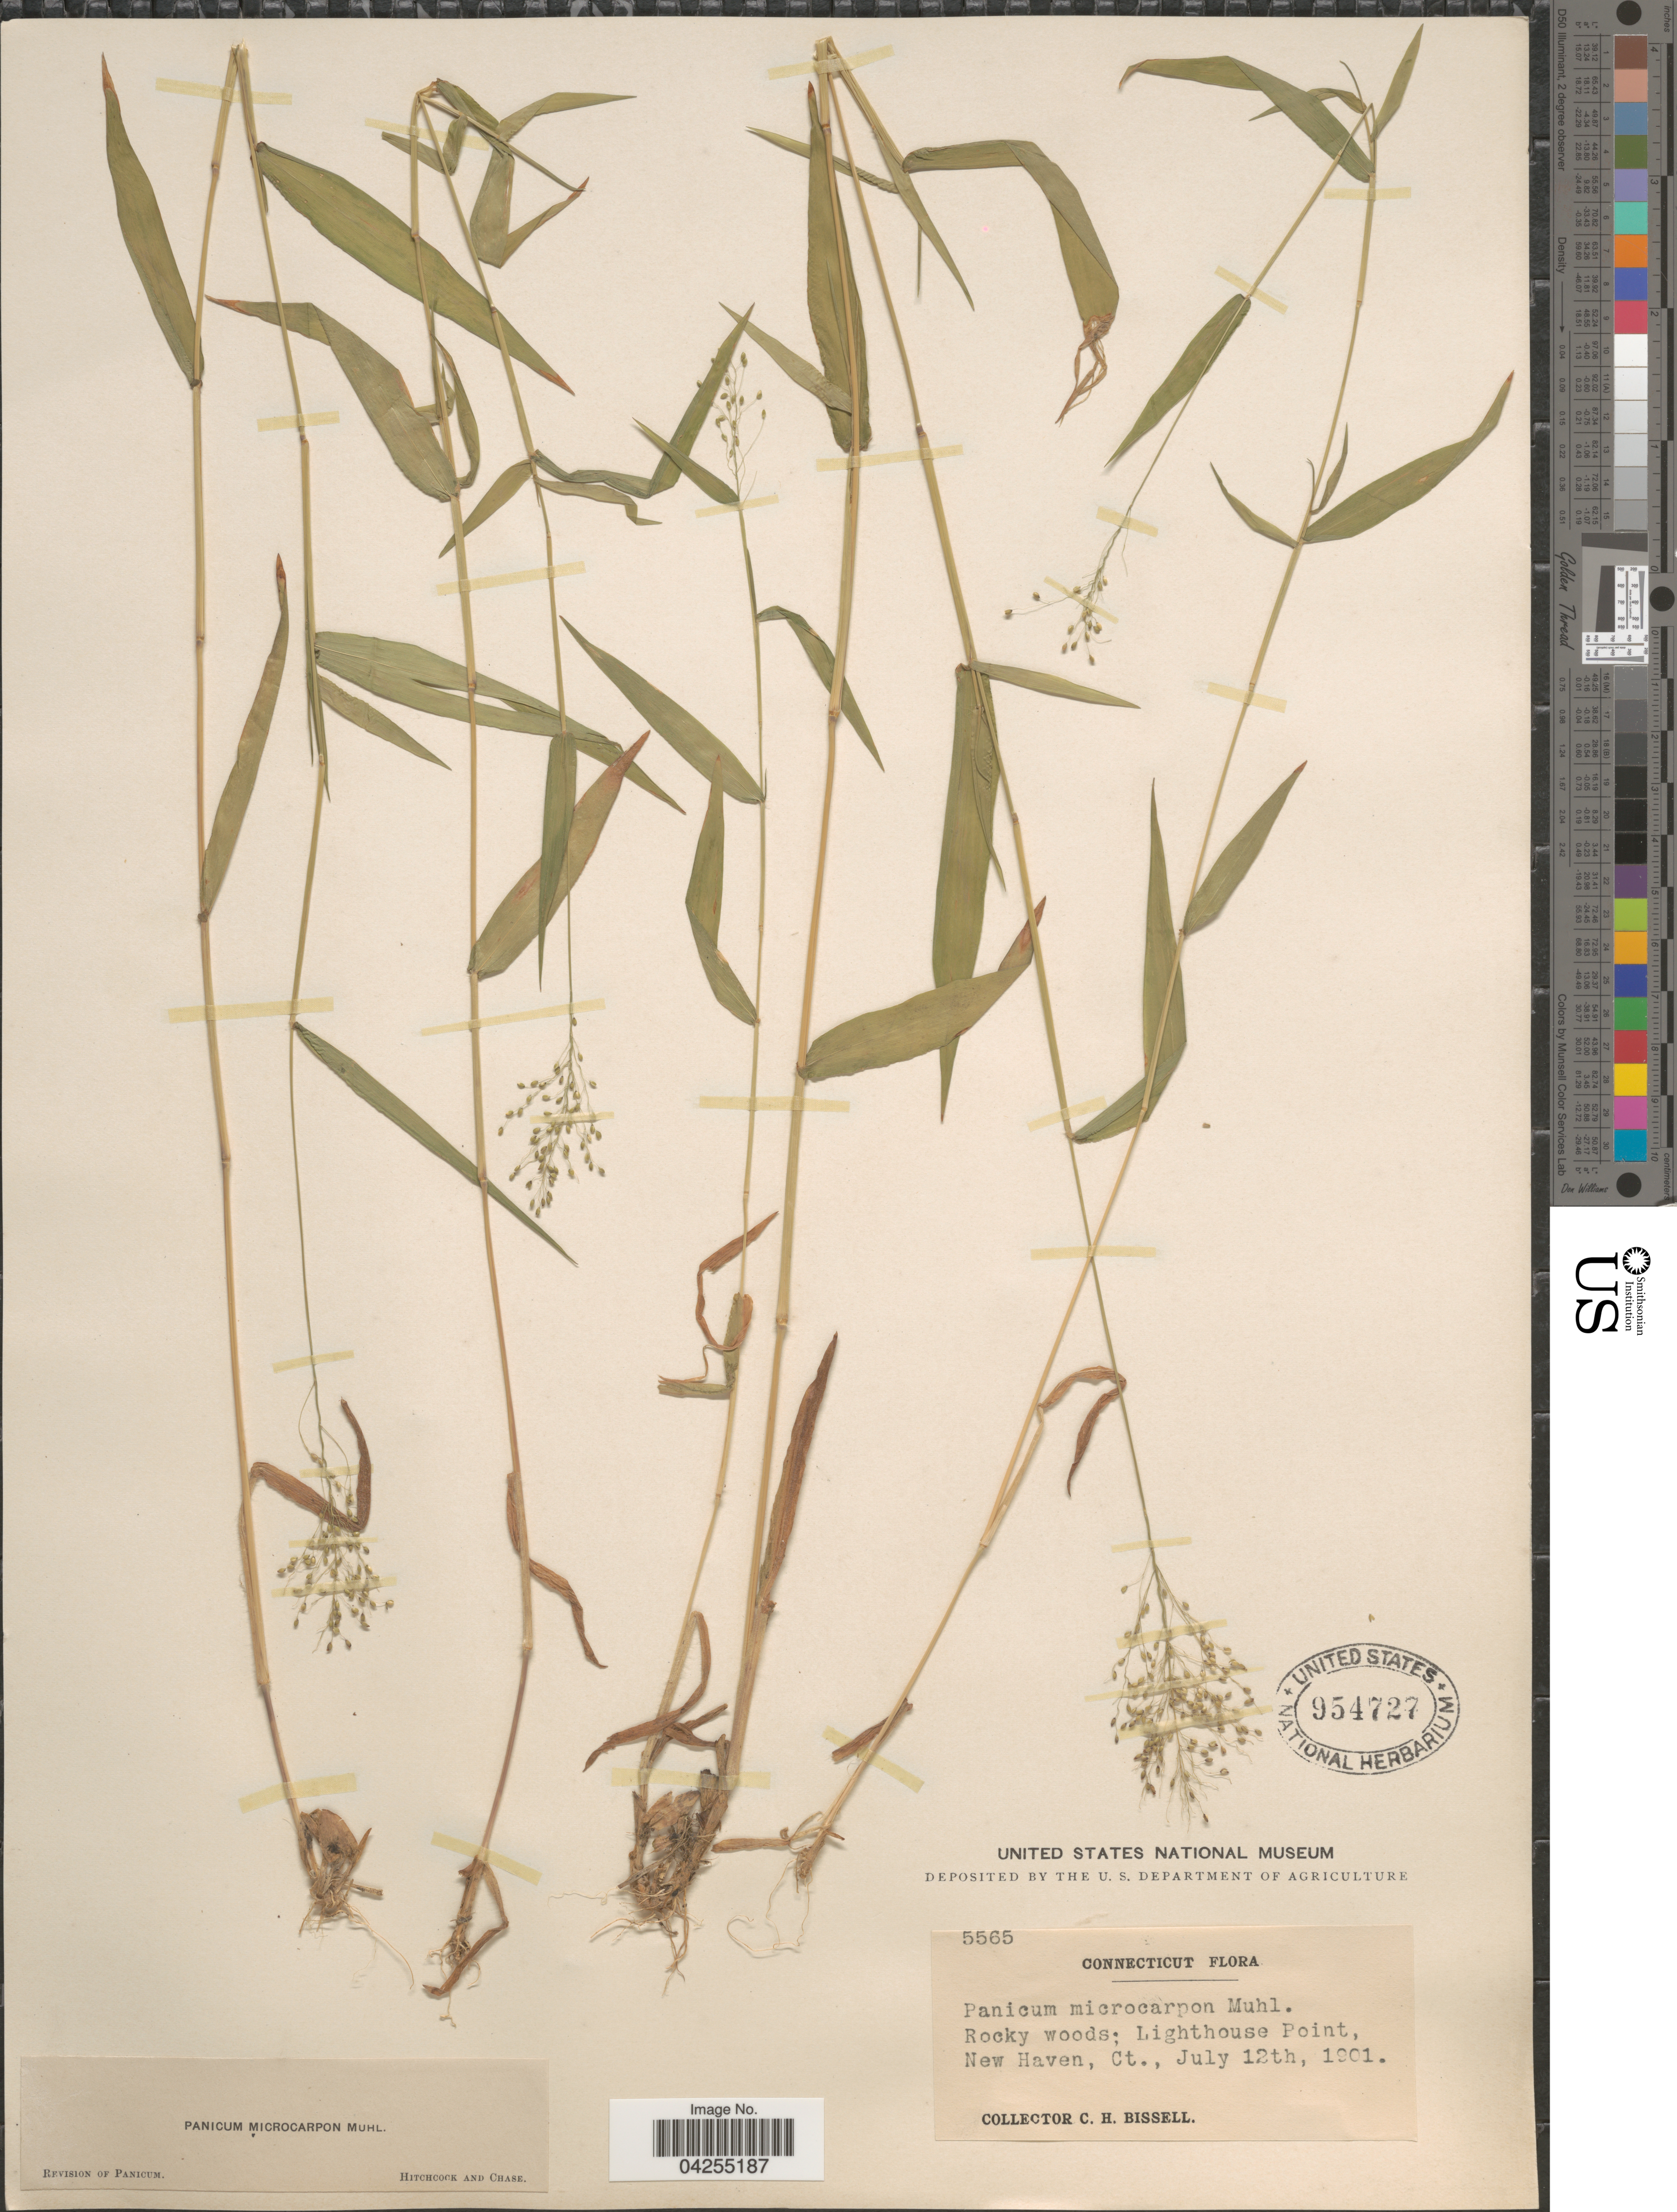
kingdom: Plantae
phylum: Tracheophyta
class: Liliopsida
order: Poales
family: Poaceae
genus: Dichanthelium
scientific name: Dichanthelium dichotomum var. dichotomum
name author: (L.) Gould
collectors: C. Bissell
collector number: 5565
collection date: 1901-07-12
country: United States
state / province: Connecticut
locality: Rocky woods; Lighthouse Point, New Haven.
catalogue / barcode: US 954727